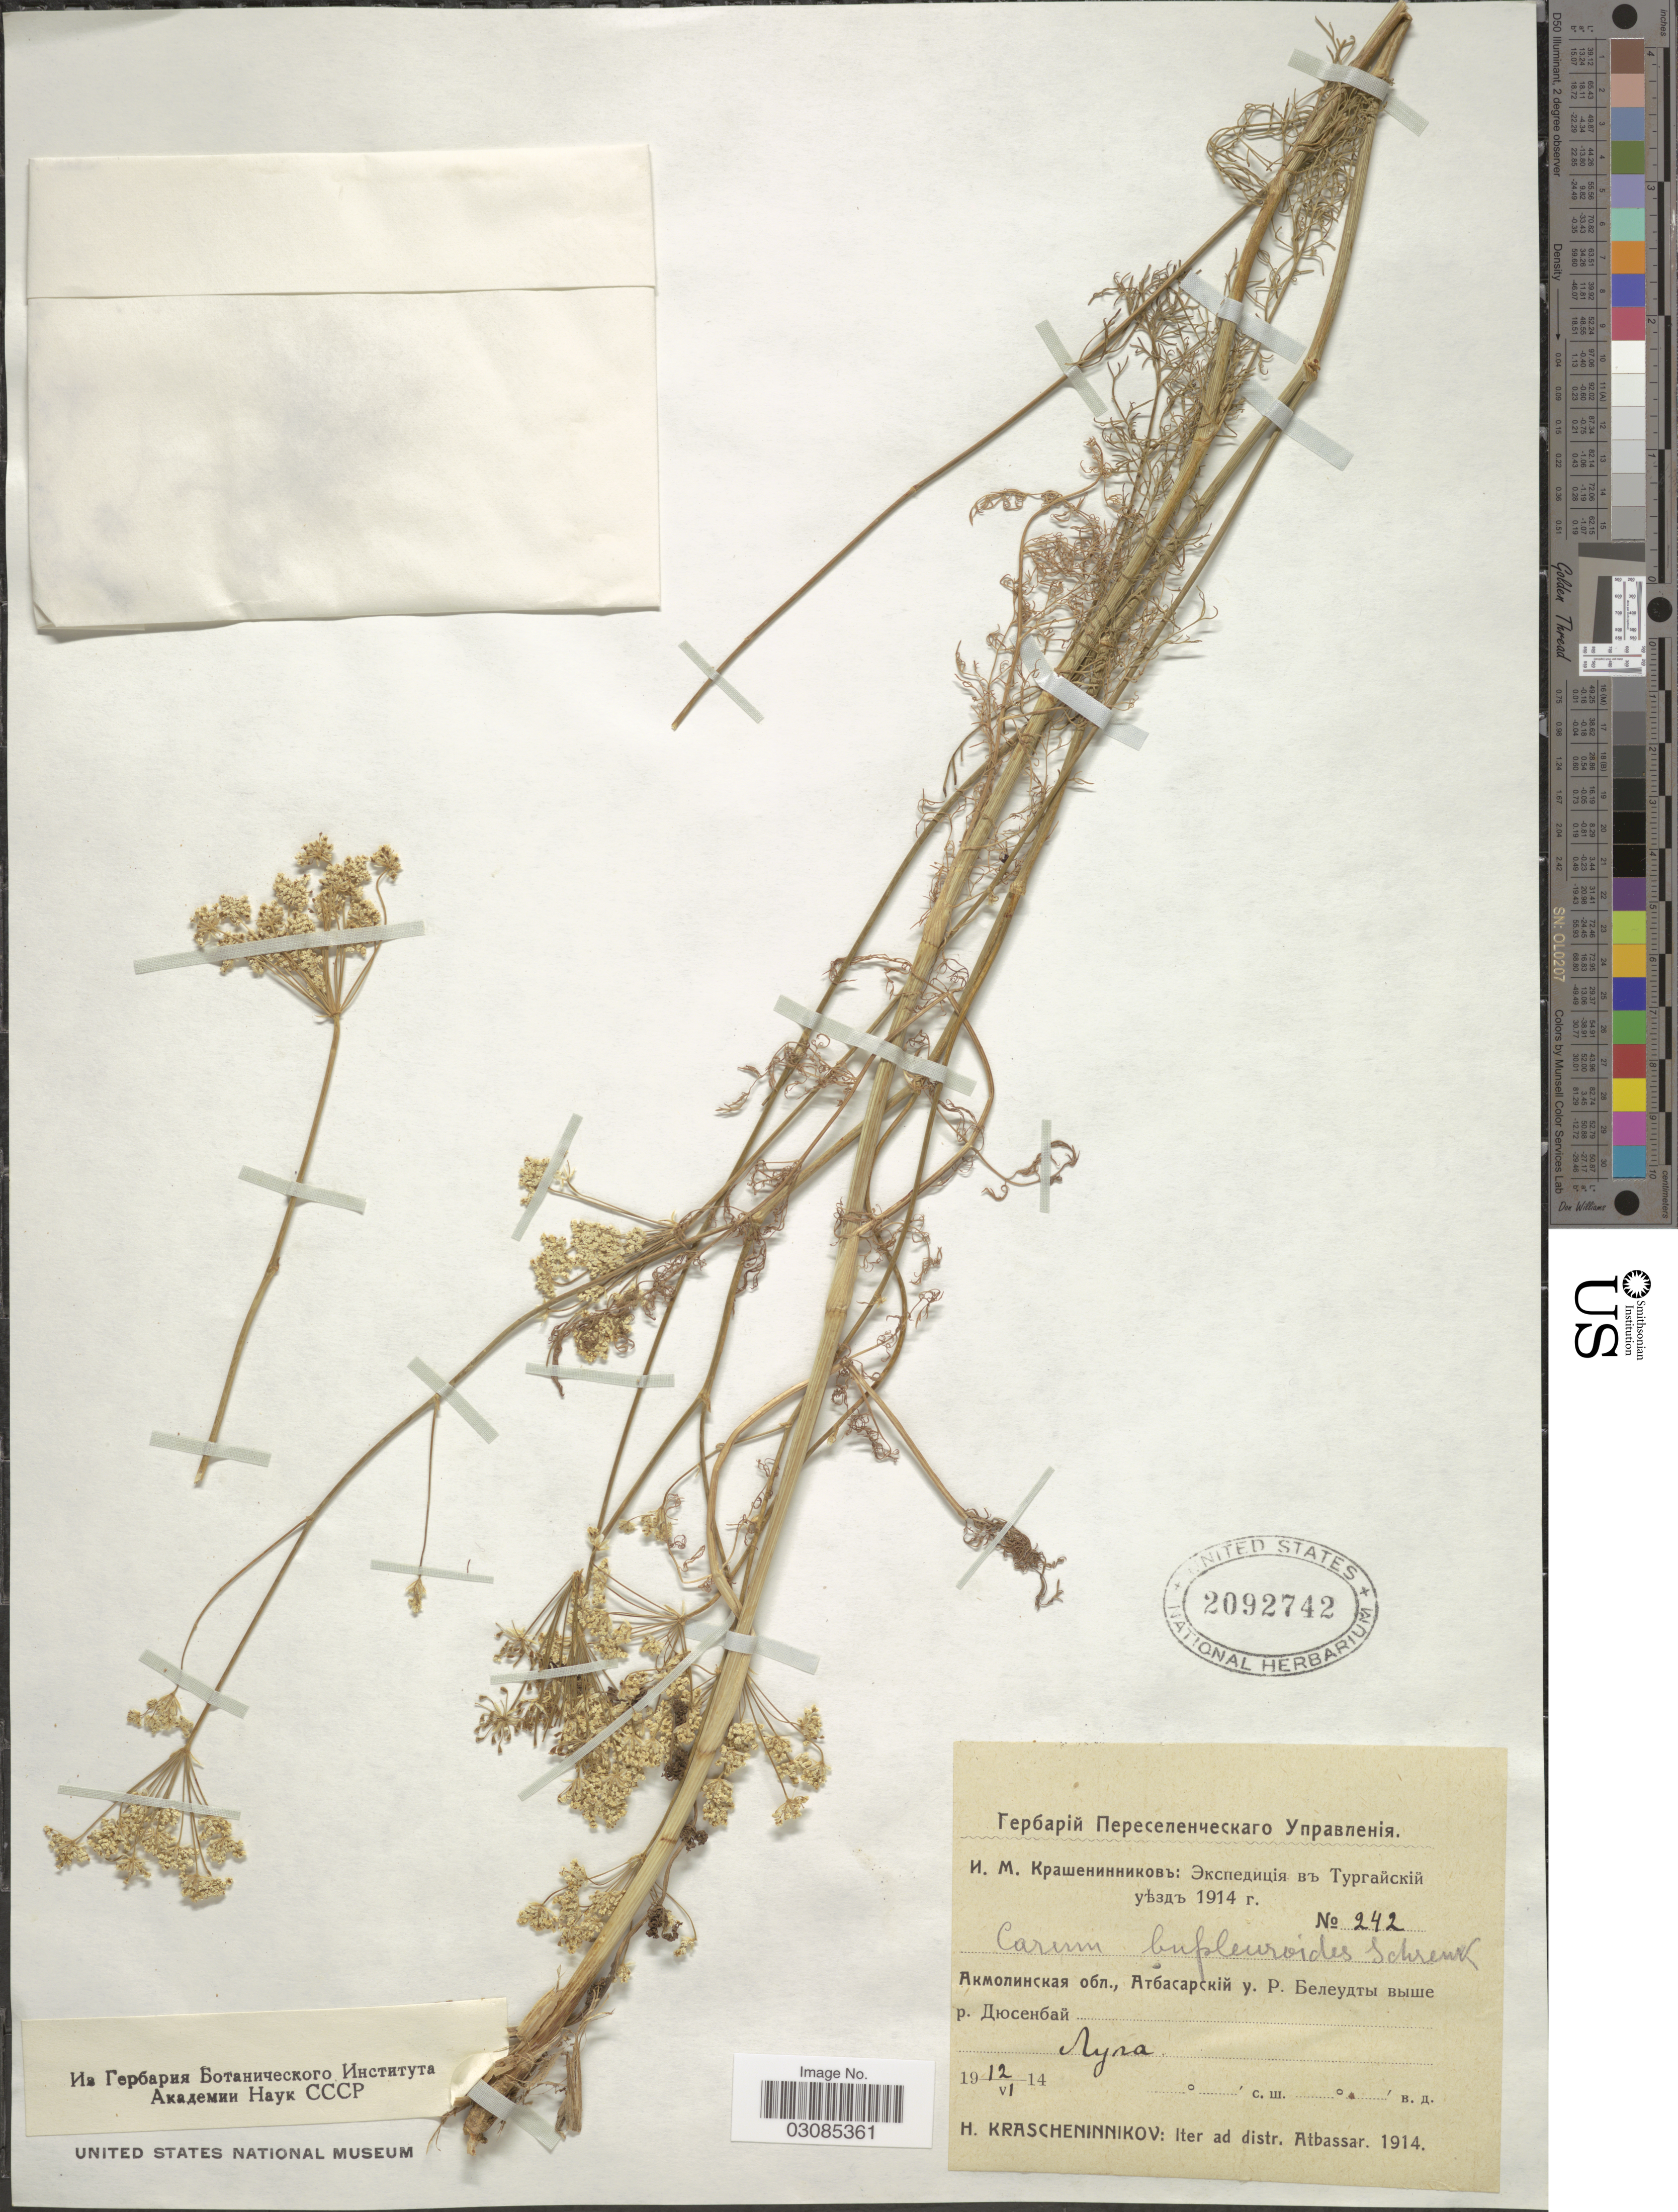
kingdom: Plantae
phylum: Tracheophyta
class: Magnoliopsida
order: Apiales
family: Apiaceae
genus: Carum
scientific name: Carum bupleuroides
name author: Schrenk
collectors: H. Krascheninnikov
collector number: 242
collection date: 1914-06-12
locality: X.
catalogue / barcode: US 2092742